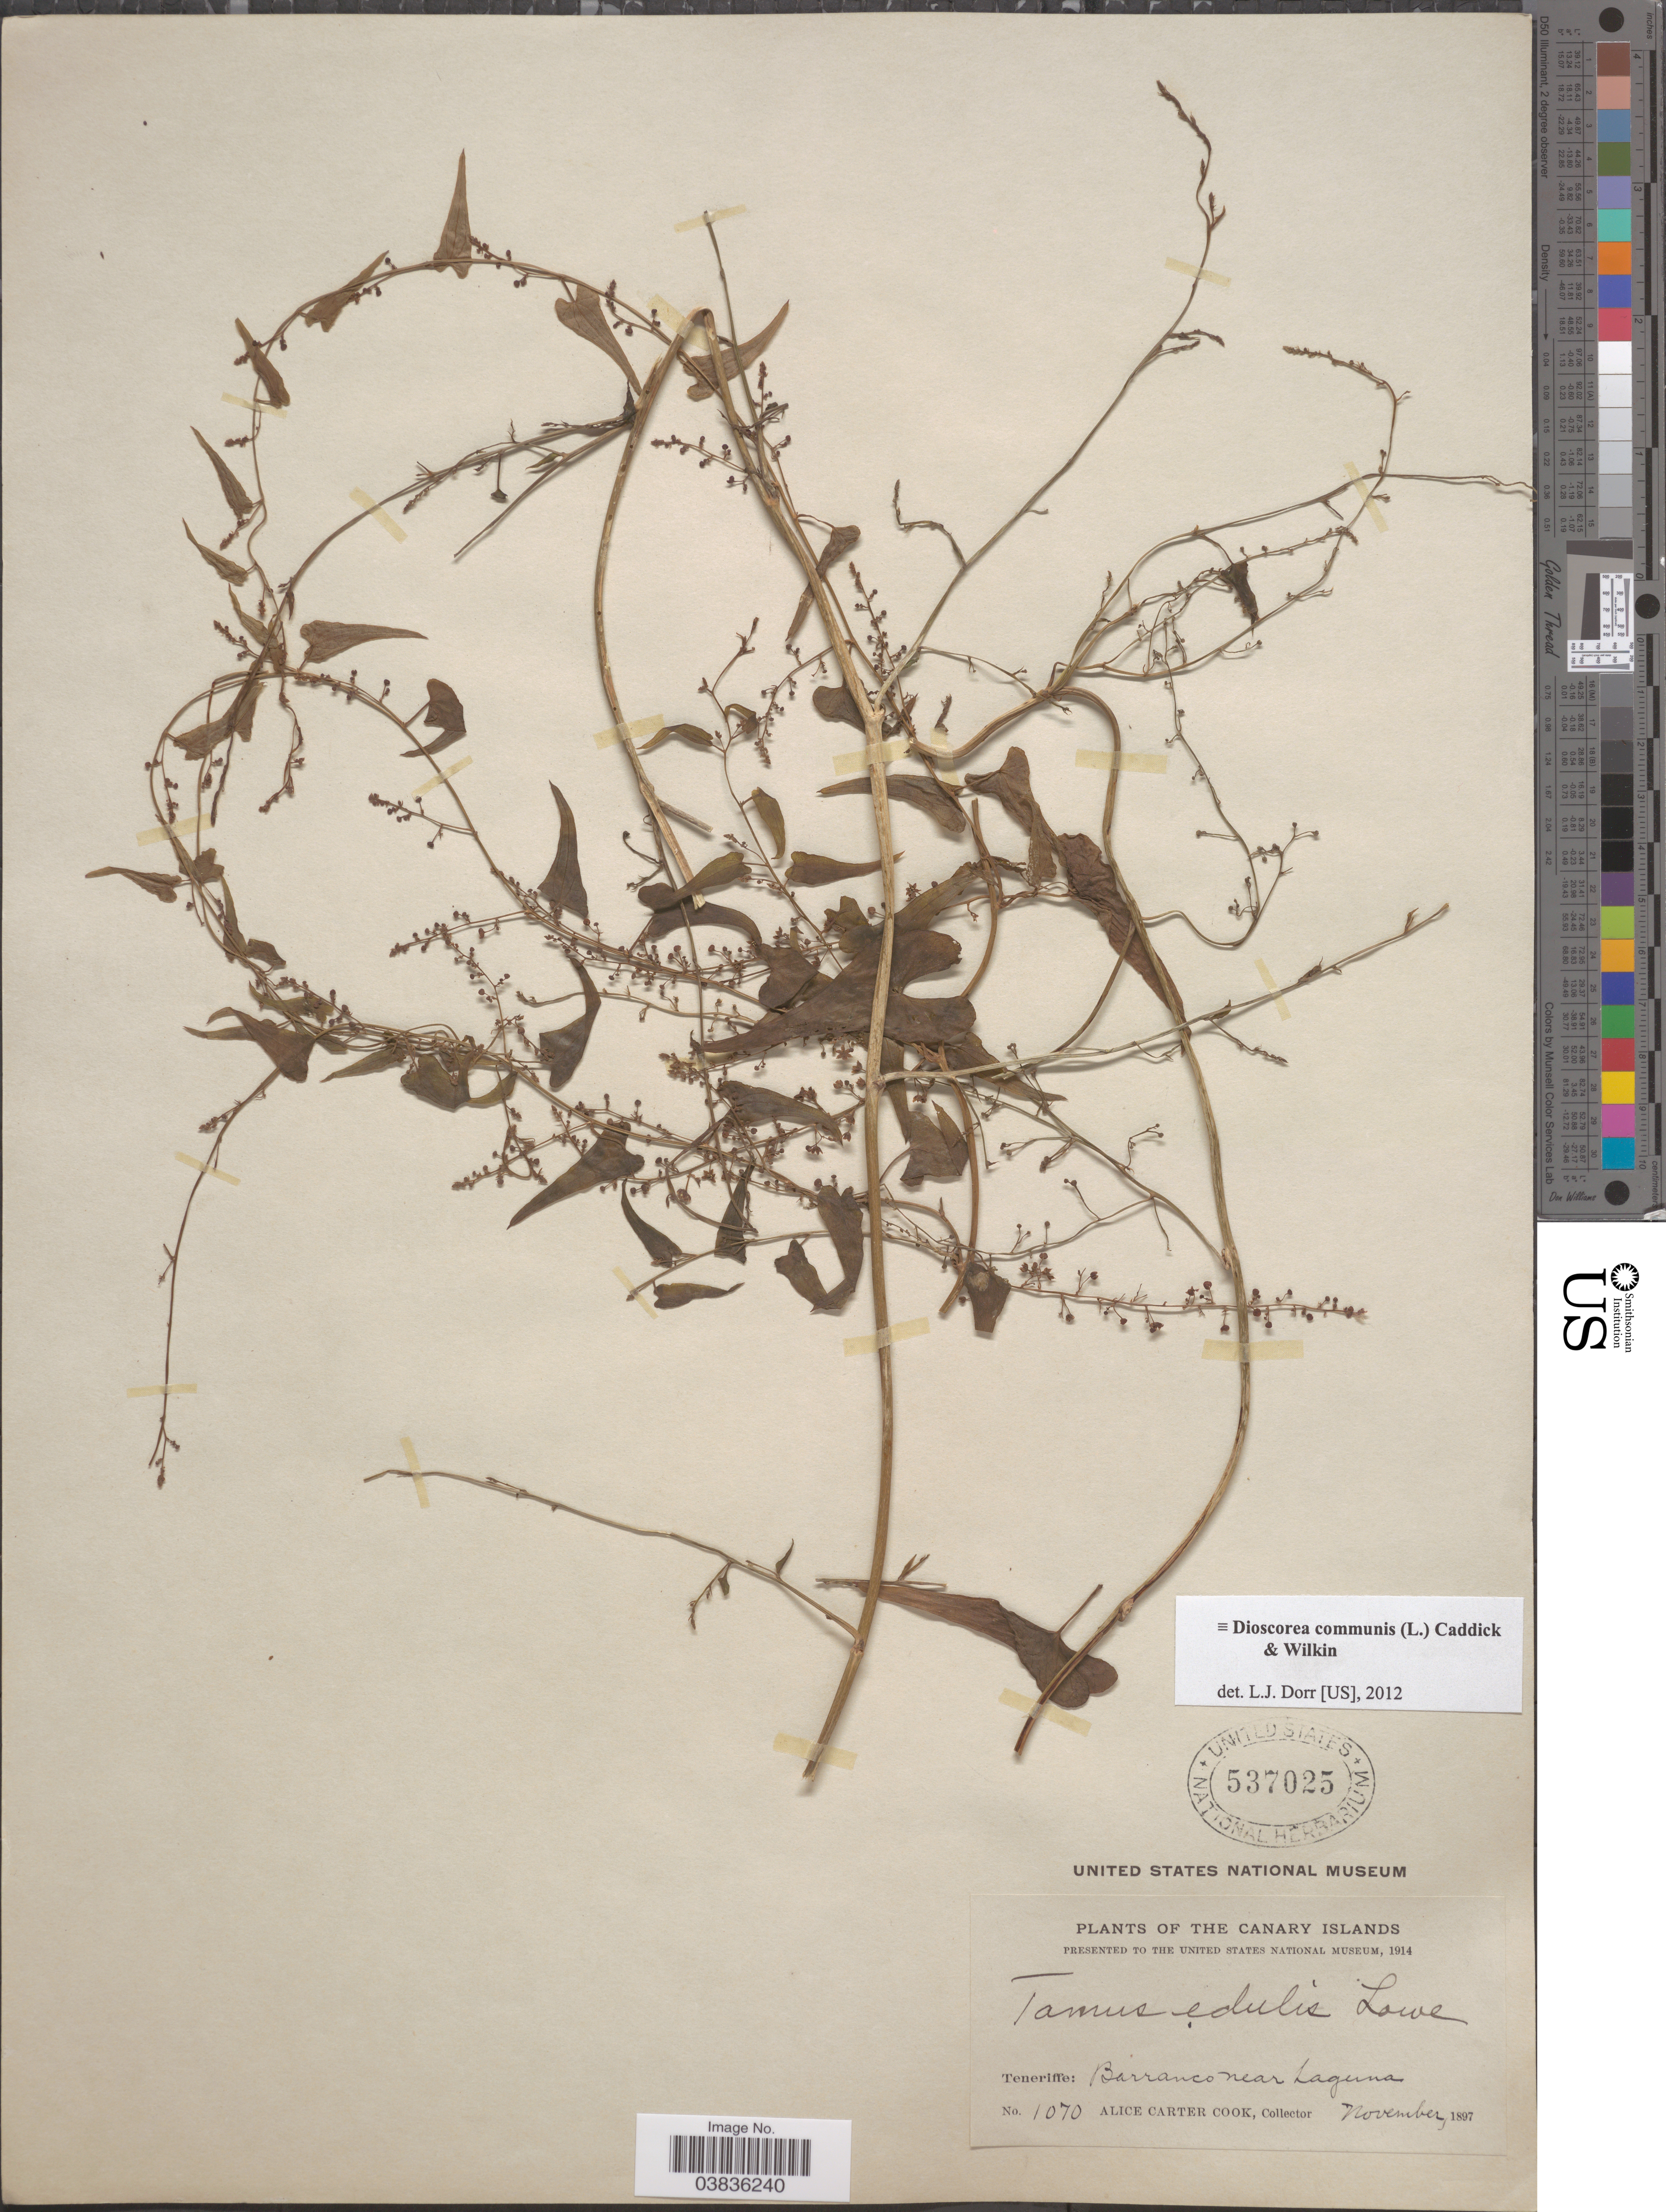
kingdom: Plantae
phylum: Tracheophyta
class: Liliopsida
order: Dioscoreales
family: Dioscoreaceae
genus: Dioscorea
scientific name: Dioscorea communis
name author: (L.) Caddick & Wilkin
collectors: Alice C. Cook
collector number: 1070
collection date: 1897-11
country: Spain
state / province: Canarias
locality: The Canary Islands. Teneriffe: Barranco near Laguna.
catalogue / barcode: US 537025